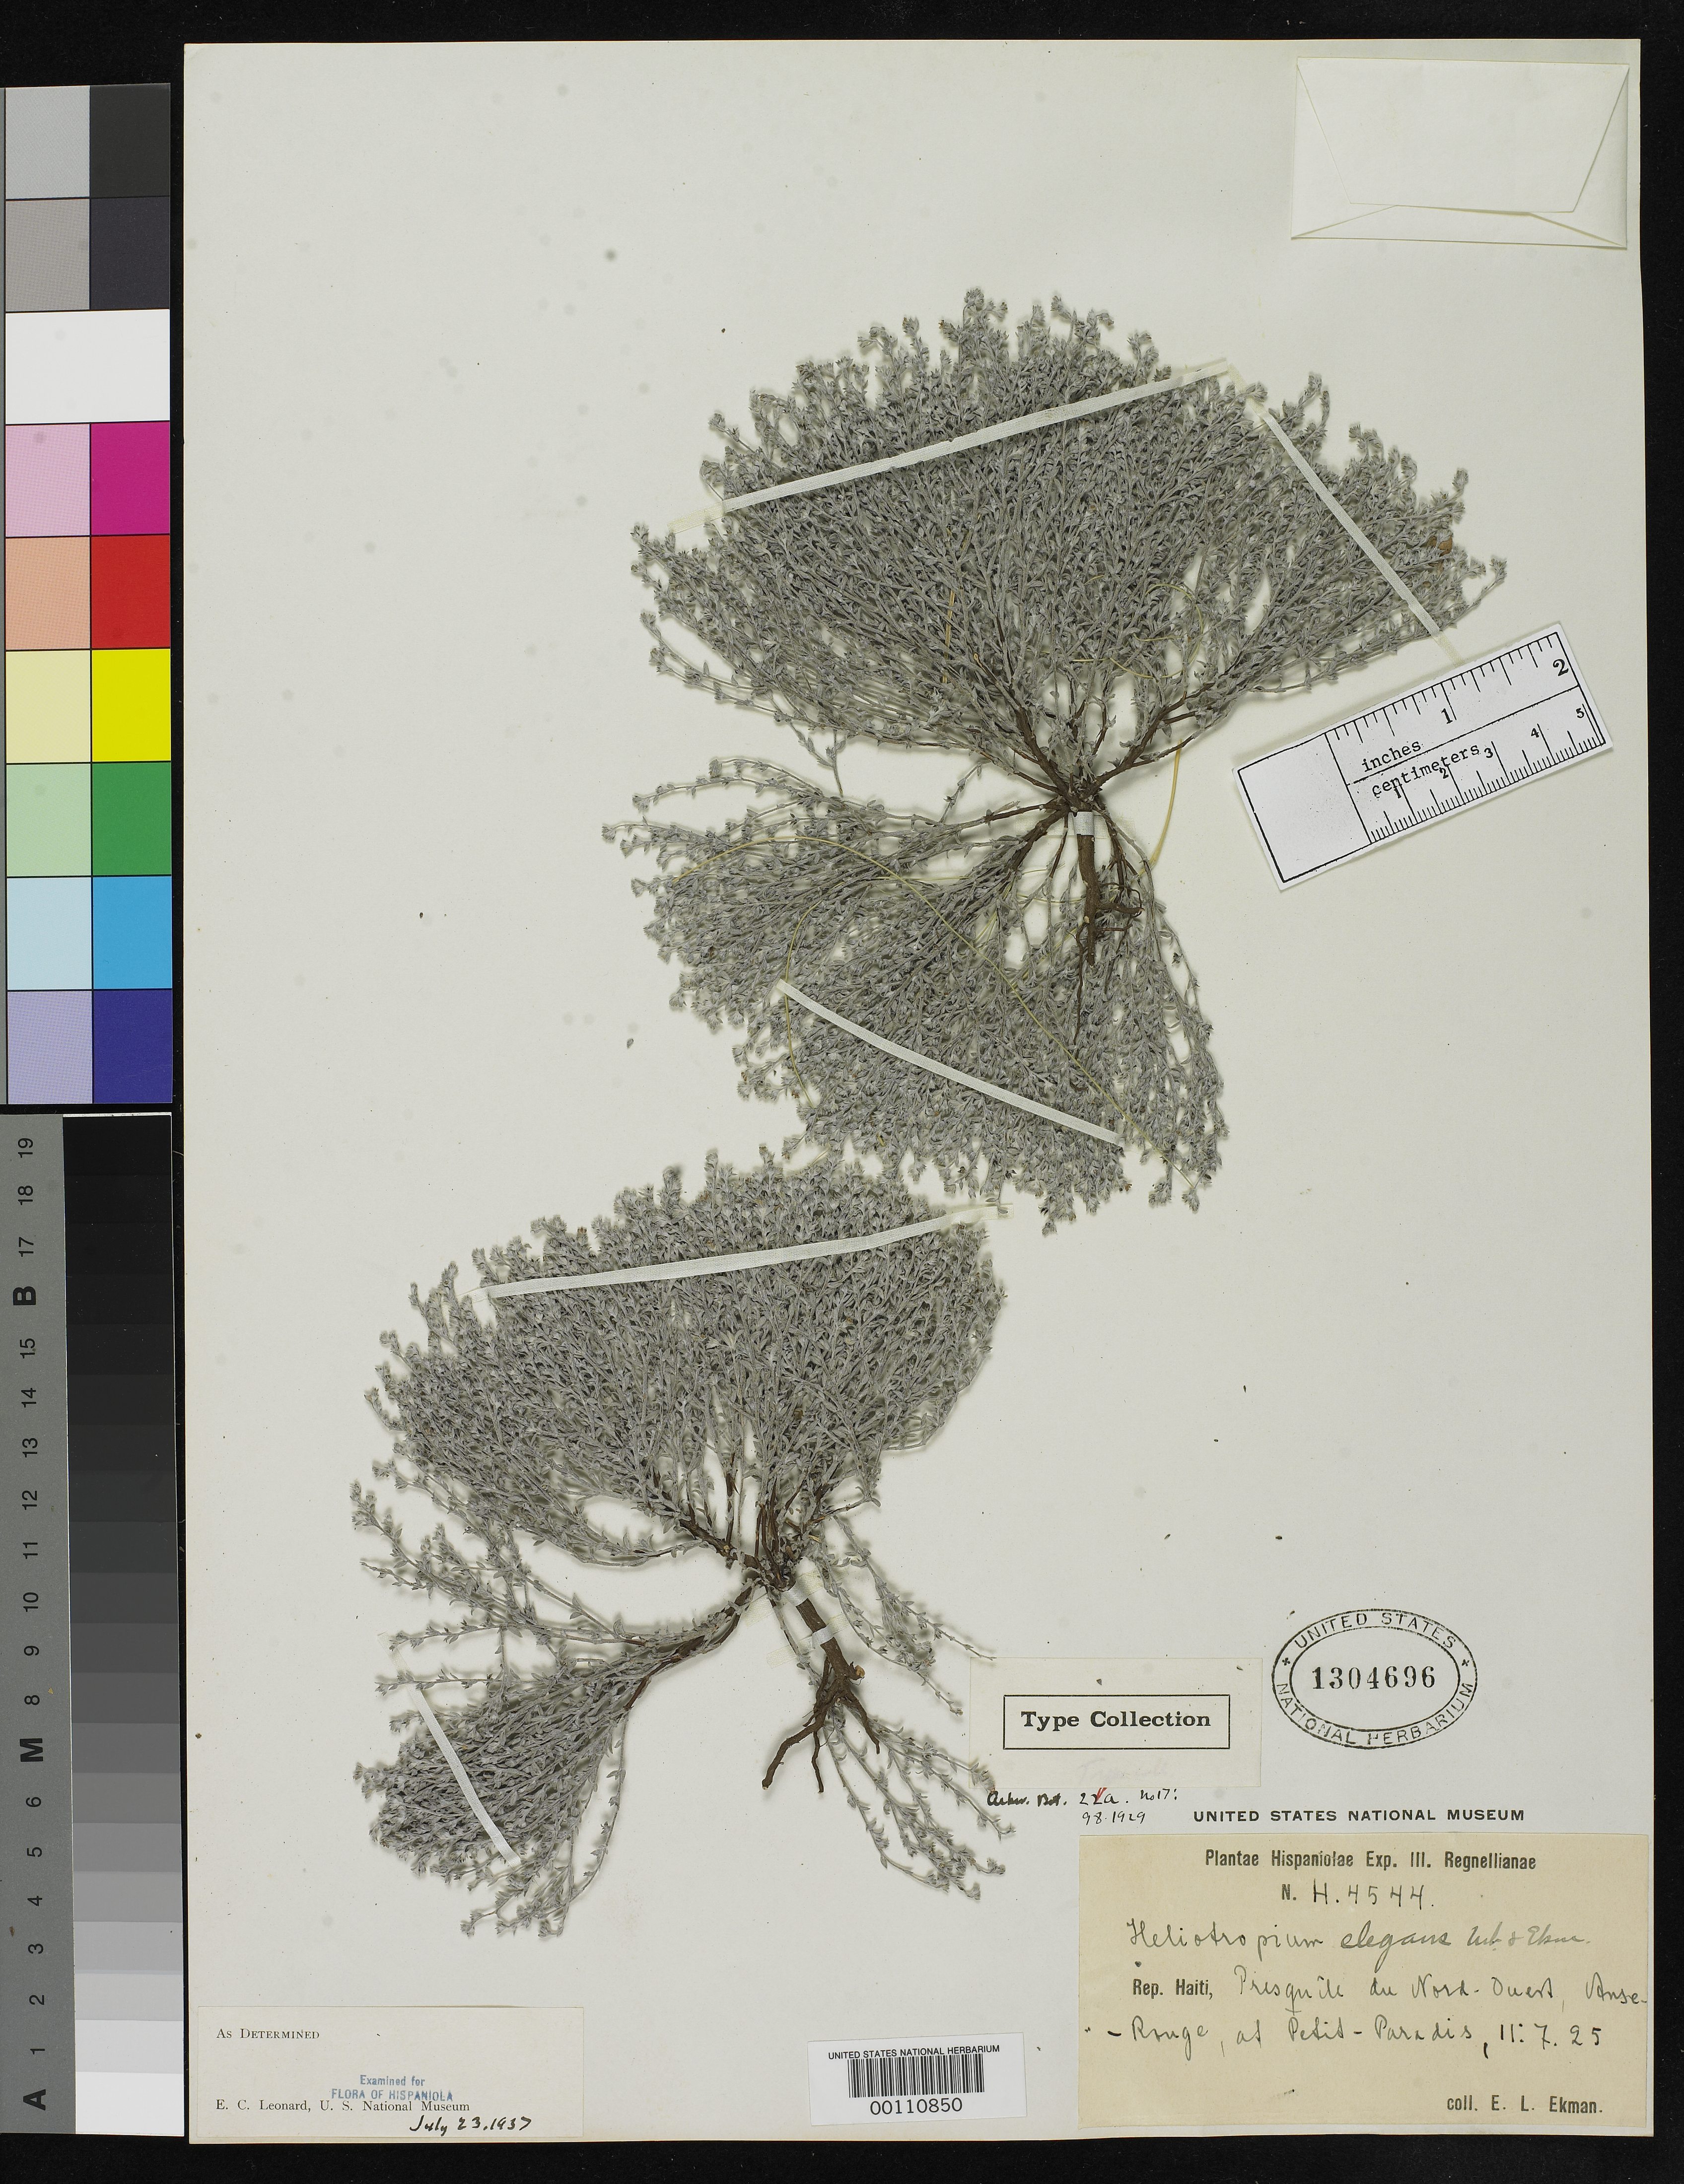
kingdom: Plantae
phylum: Tracheophyta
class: Magnoliopsida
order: Boraginales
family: Heliotropiaceae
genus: Heliotropium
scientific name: Heliotropium elegans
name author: Urb. & Ekman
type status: Isotype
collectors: E. L. Ekman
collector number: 4544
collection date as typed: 11 Jul 1925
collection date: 1925-07-11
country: Haiti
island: Hispaniola Island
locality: Petit-Paradise.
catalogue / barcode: US 1304696